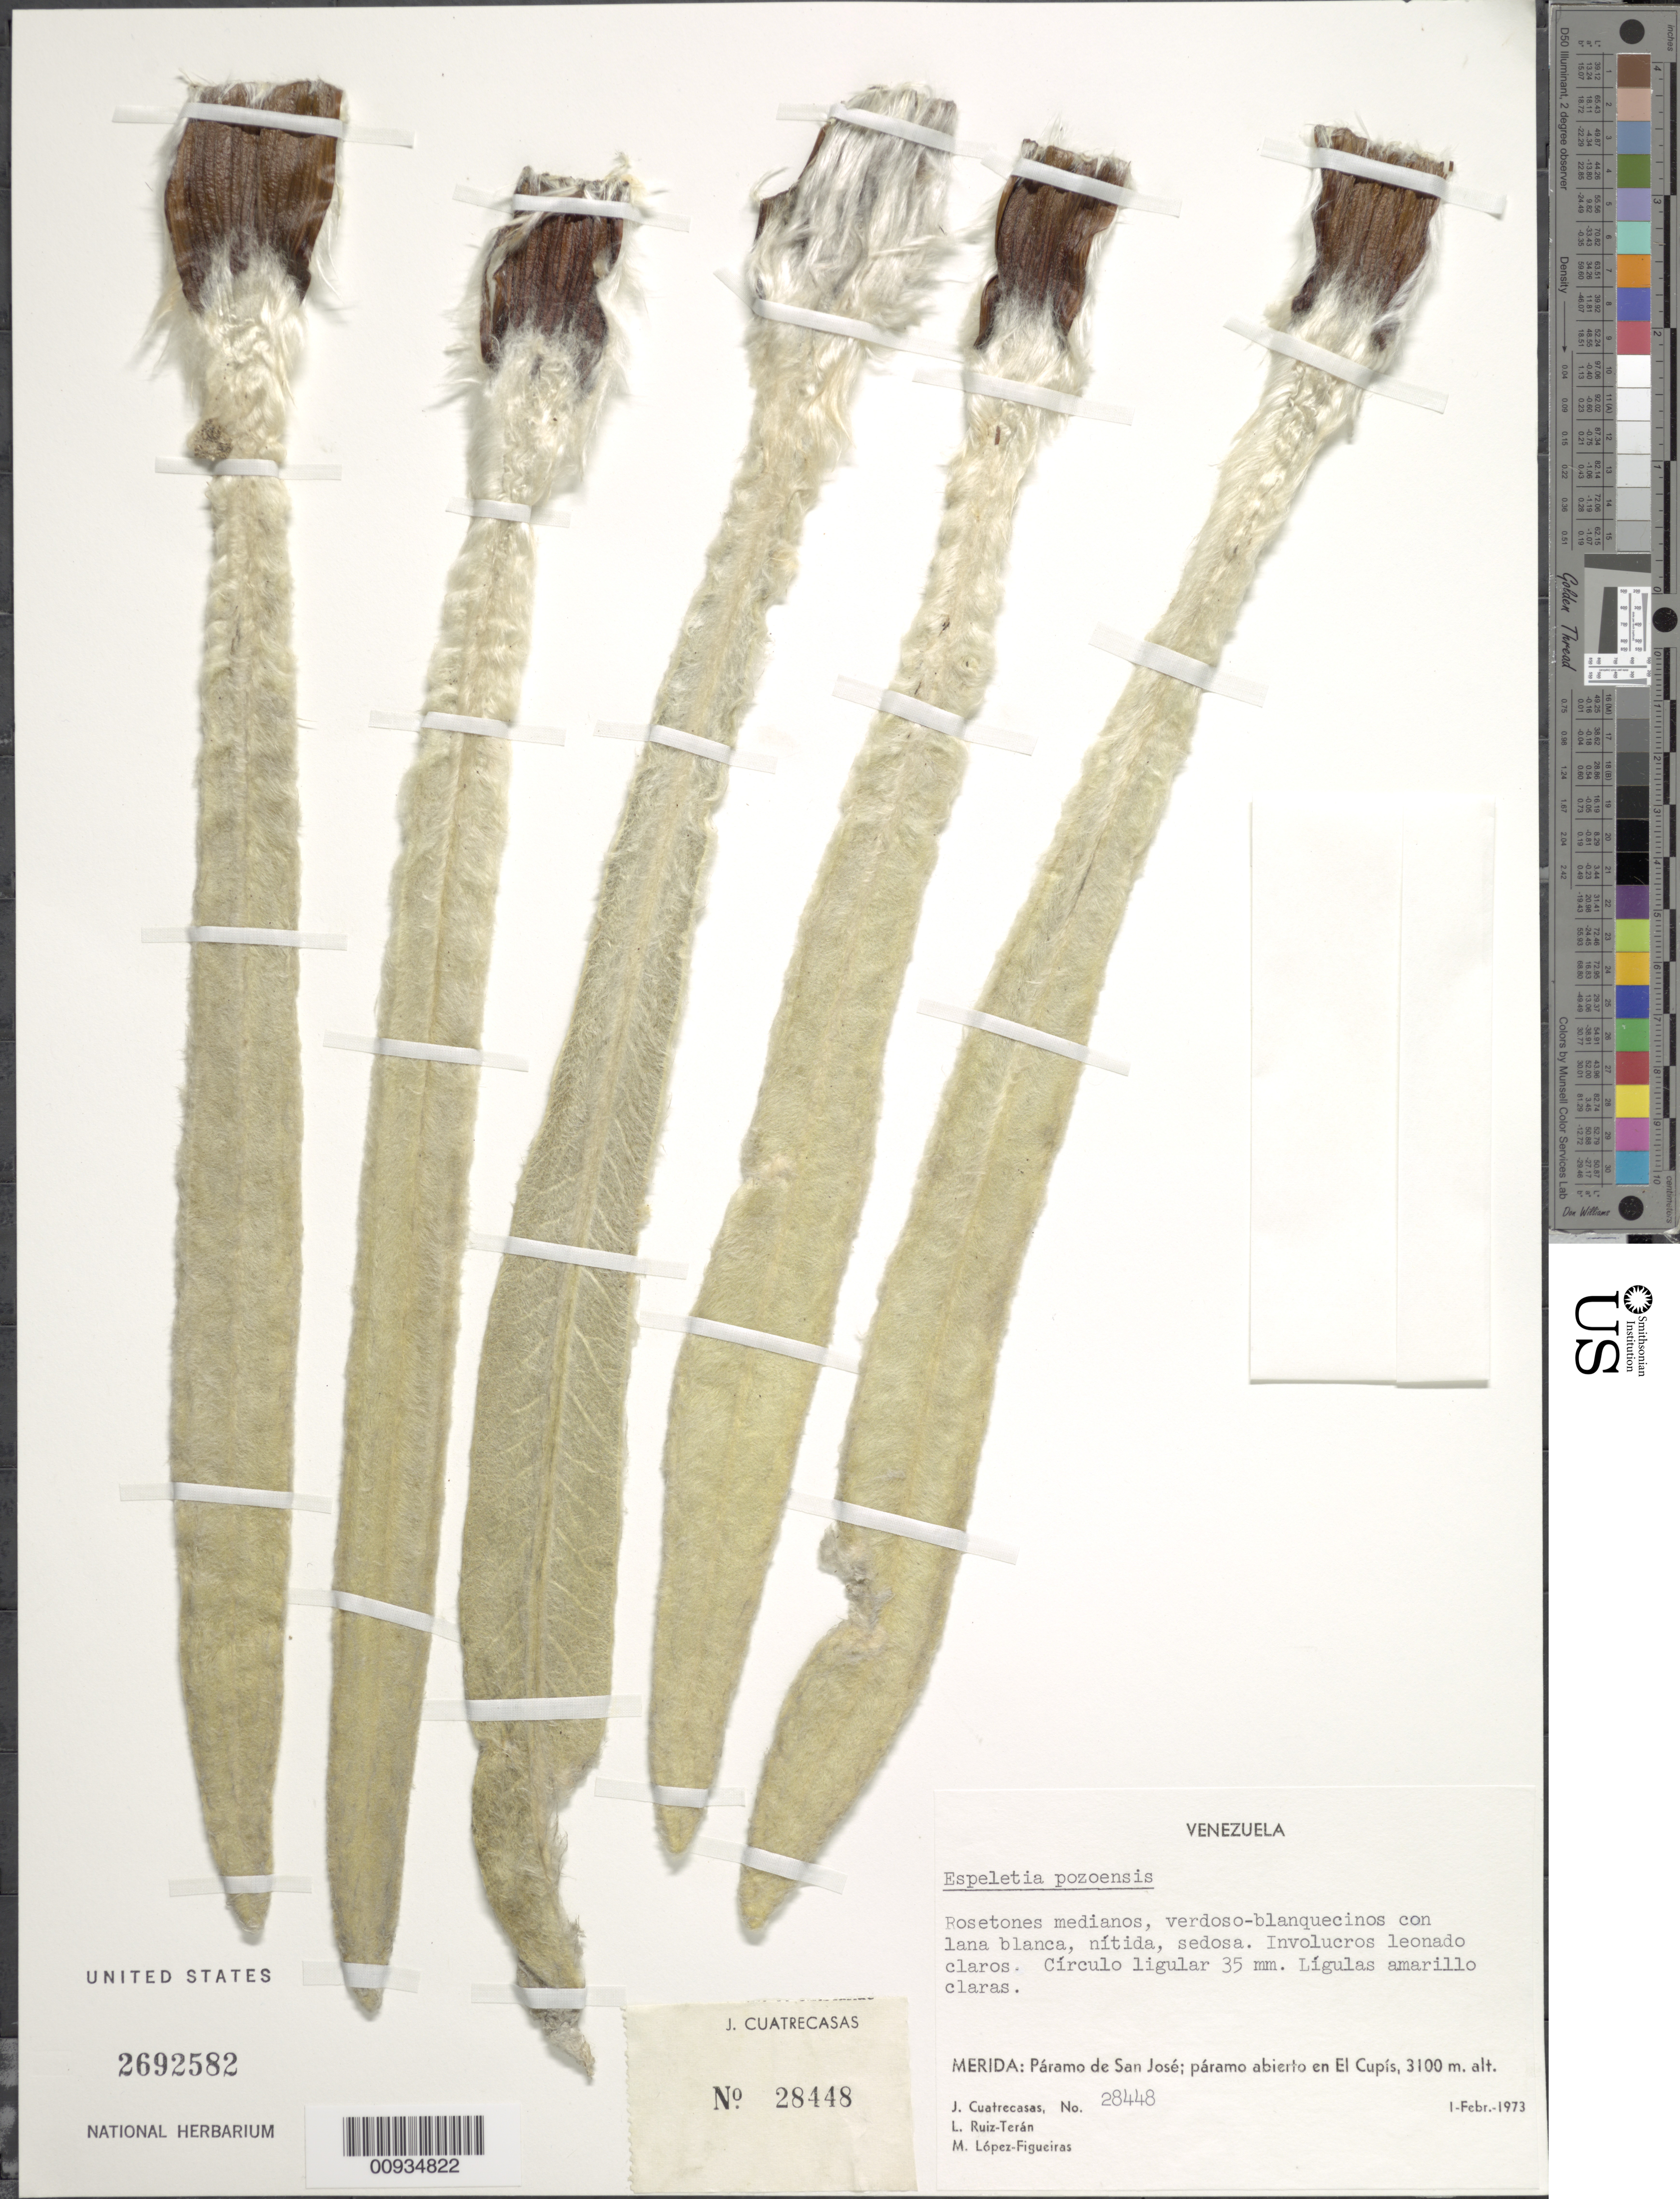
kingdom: Plantae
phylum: Tracheophyta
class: Magnoliopsida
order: Asterales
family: Asteraceae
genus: Espeletiopsis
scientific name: Espeletiopsis pozoensis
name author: (Cuatrec.) Cuatrec.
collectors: J. Cuatrecasas, L. E. Ruíz-Terán & M. López Figueiras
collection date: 1973-02-01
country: Venezuela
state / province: Mérida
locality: Páramo de San José. Páramo abierto de El Cupís.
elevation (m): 3100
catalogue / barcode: US 2692582